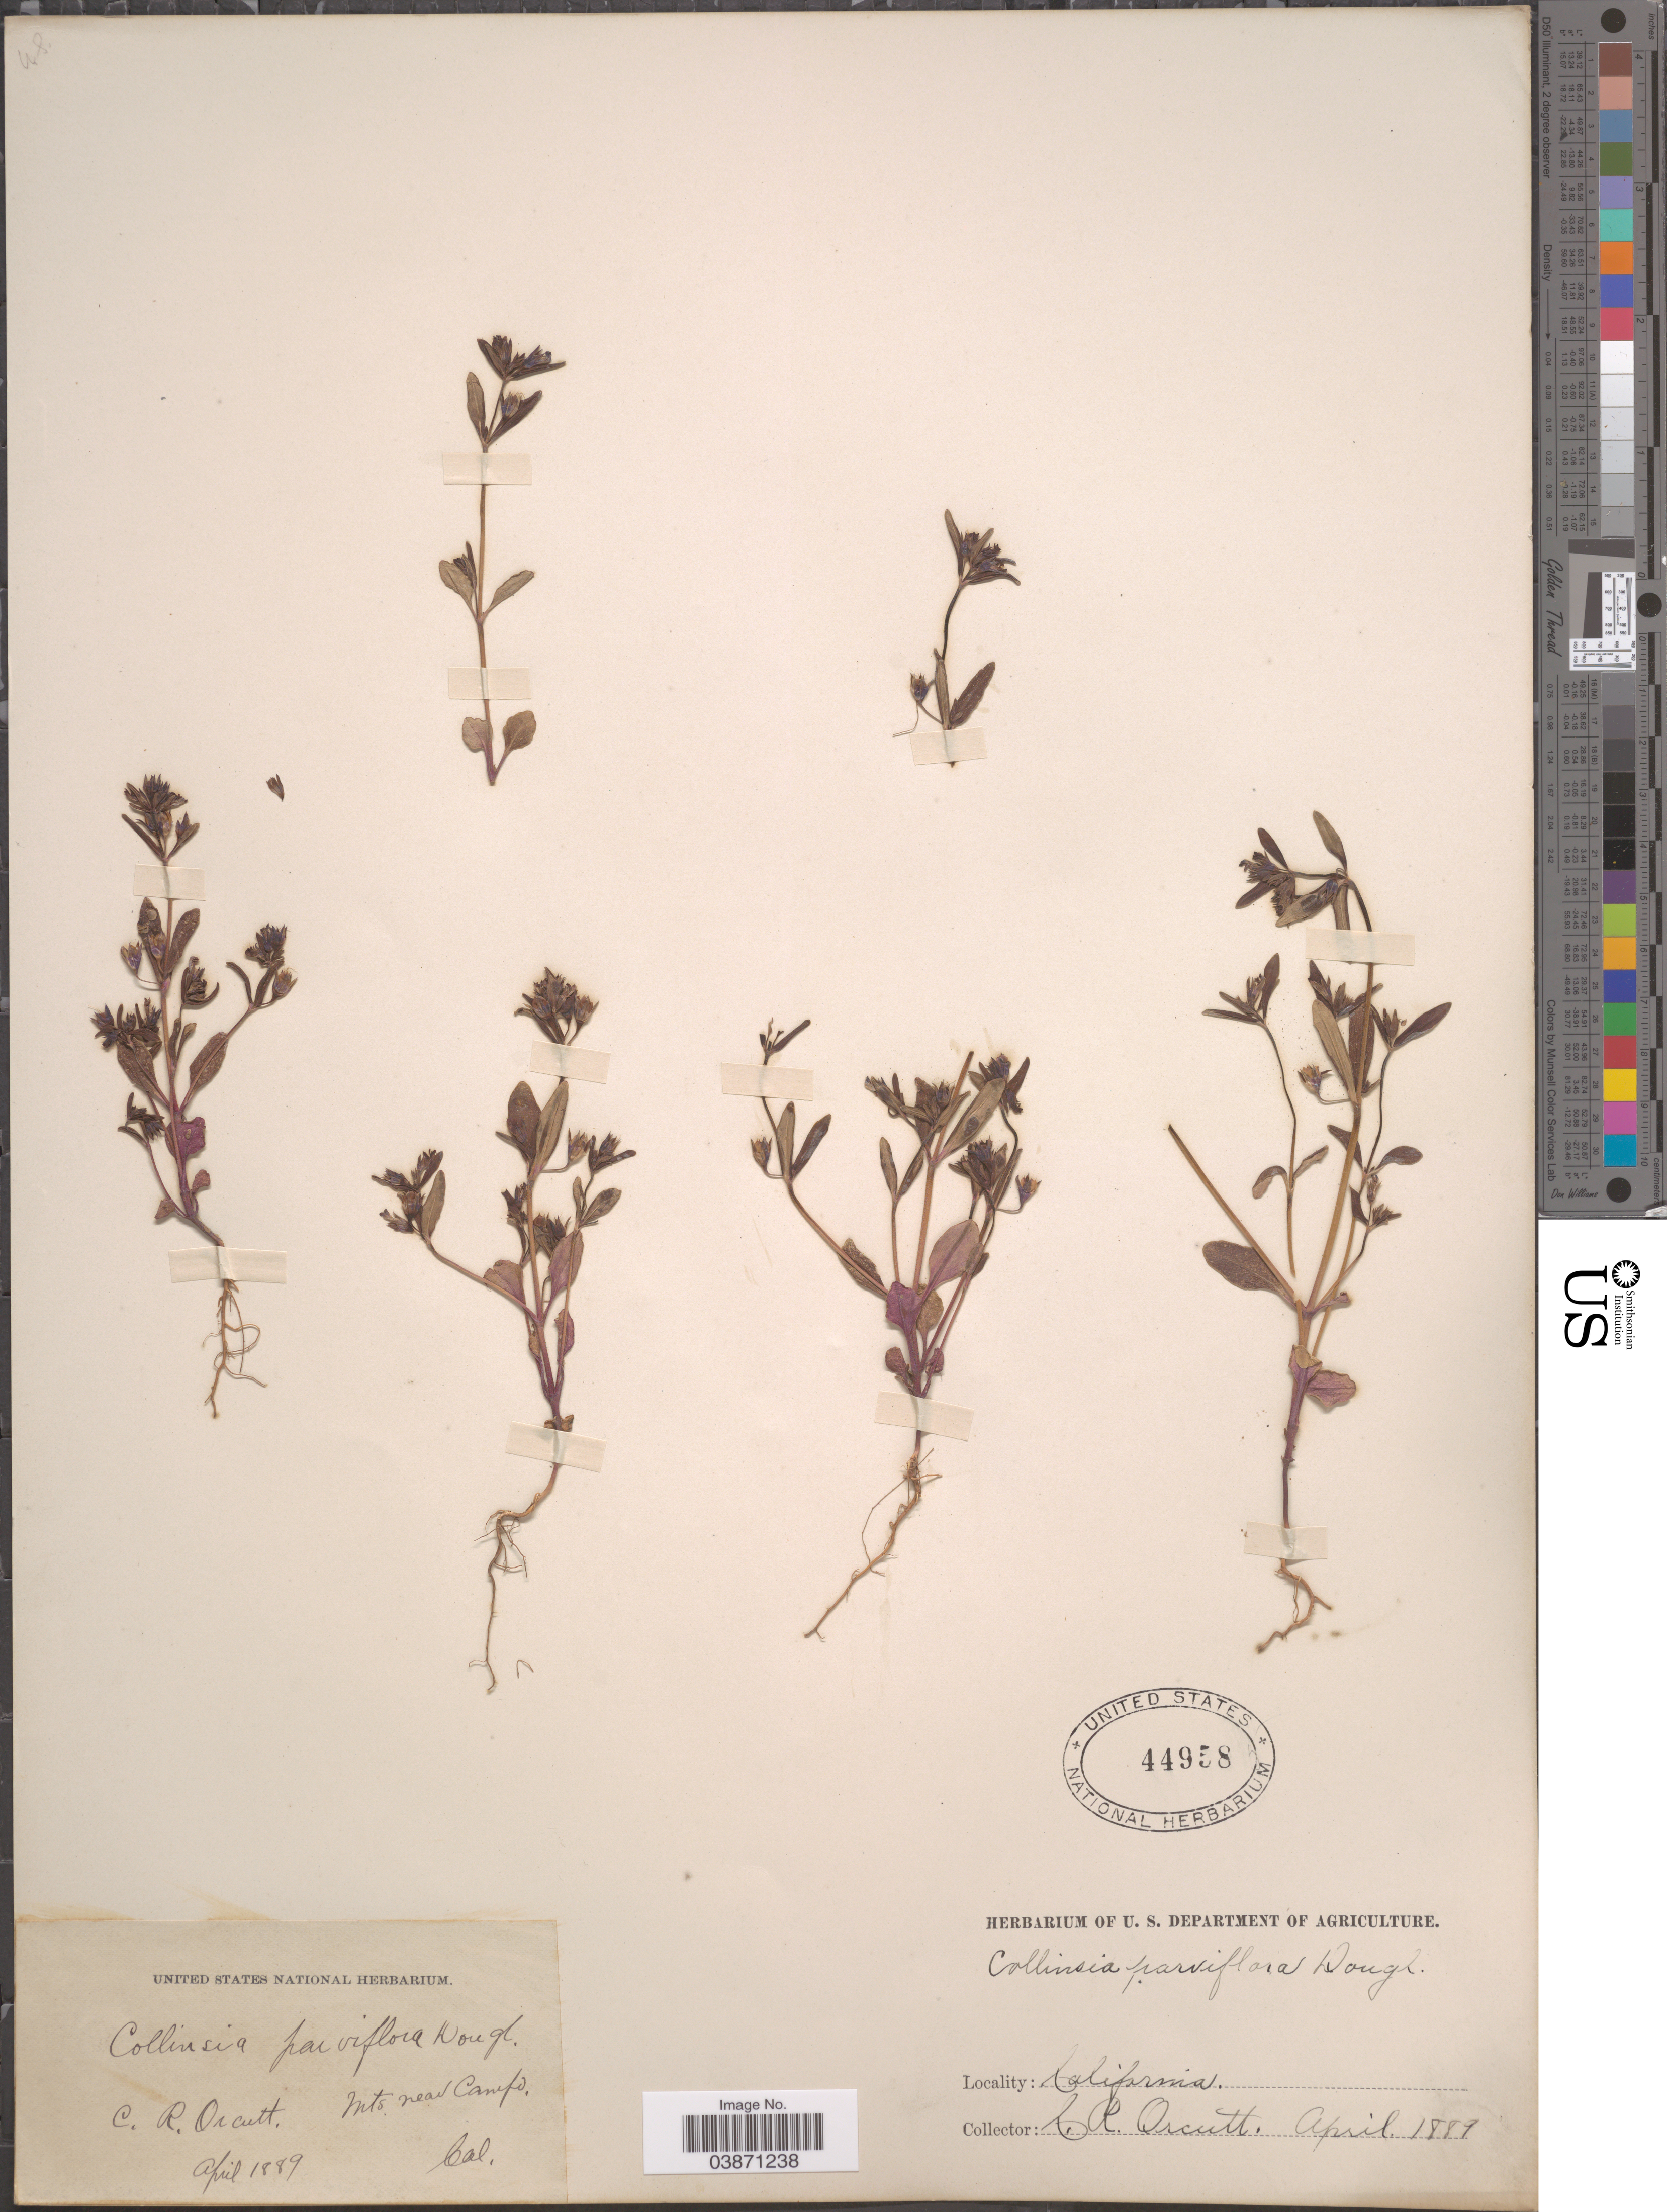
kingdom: Plantae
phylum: Tracheophyta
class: Magnoliopsida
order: Lamiales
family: Plantaginaceae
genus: Collinsia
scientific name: Collinsia parviflora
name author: Douglas ex Lindl.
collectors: C. R. Orcutt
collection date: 1889-04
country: United States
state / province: California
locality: Mts near campo.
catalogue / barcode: US 44958